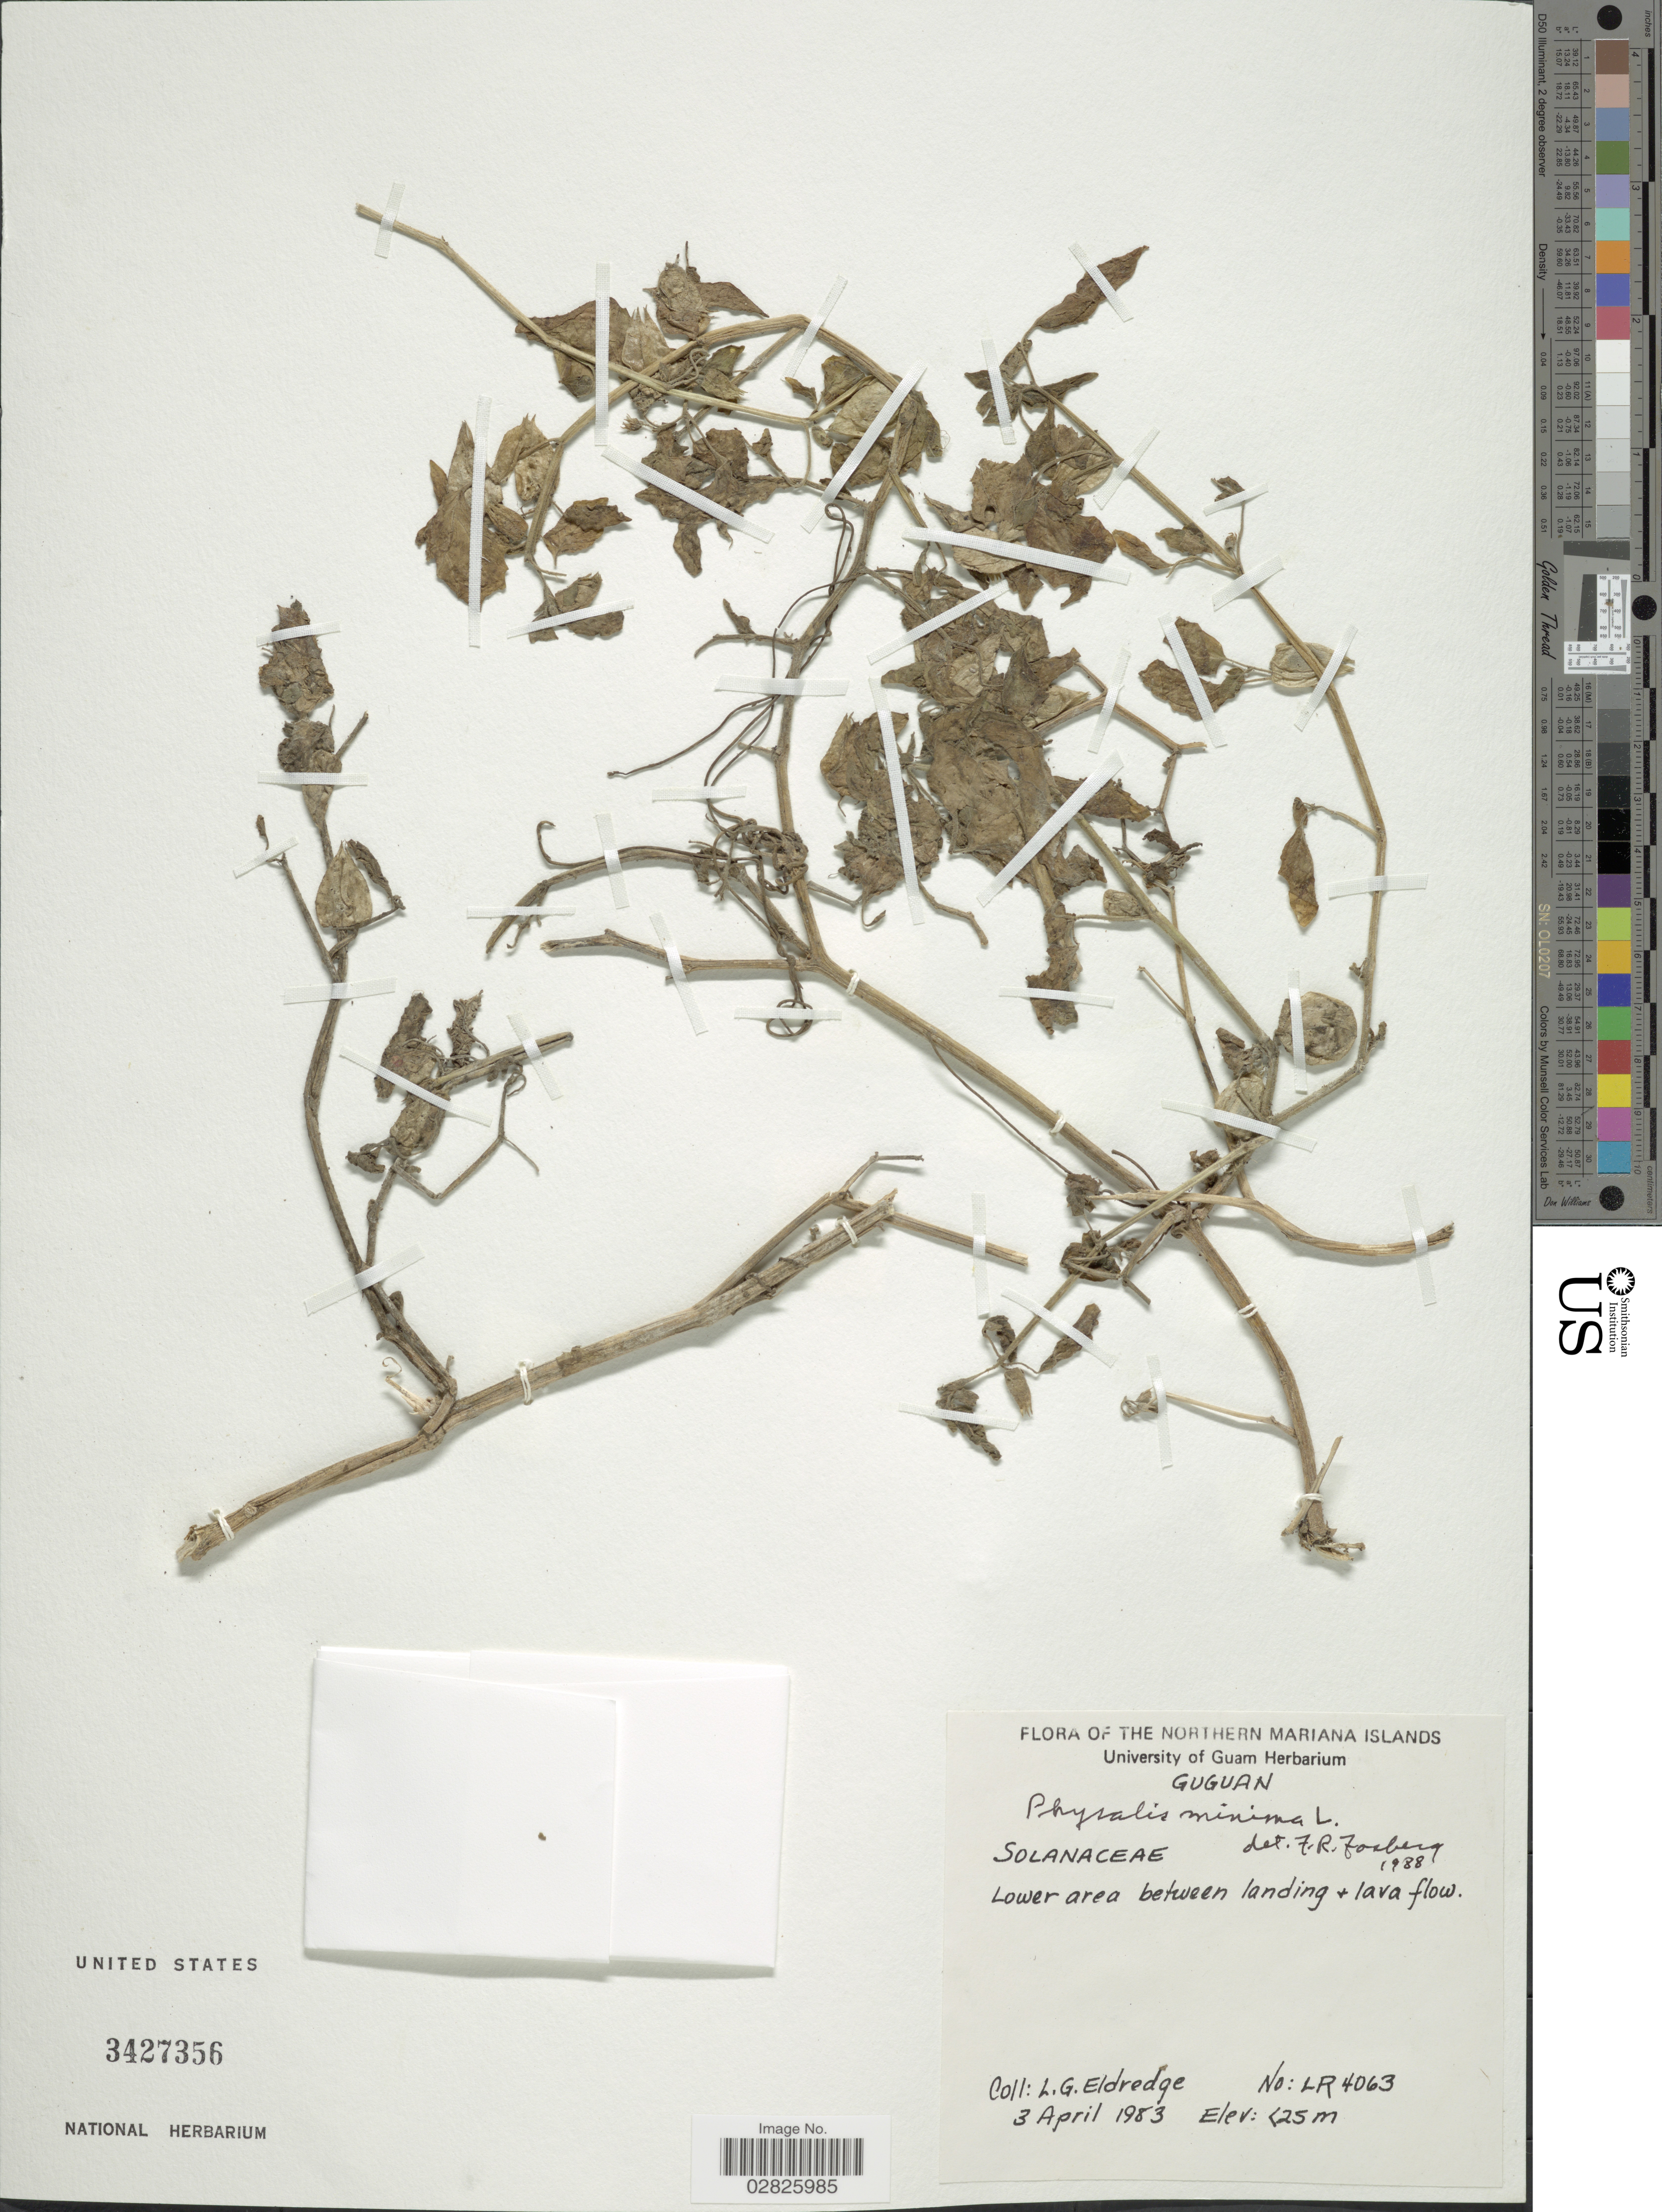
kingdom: Plantae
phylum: Tracheophyta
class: Magnoliopsida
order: Solanales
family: Solanaceae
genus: Physalis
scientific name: Physalis minima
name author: L.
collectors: L. Eldredge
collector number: LR4063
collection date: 1983-04-03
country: Northern Mariana Islands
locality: Guguan. Lower area between landing & lava flow.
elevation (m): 25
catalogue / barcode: US 3427356